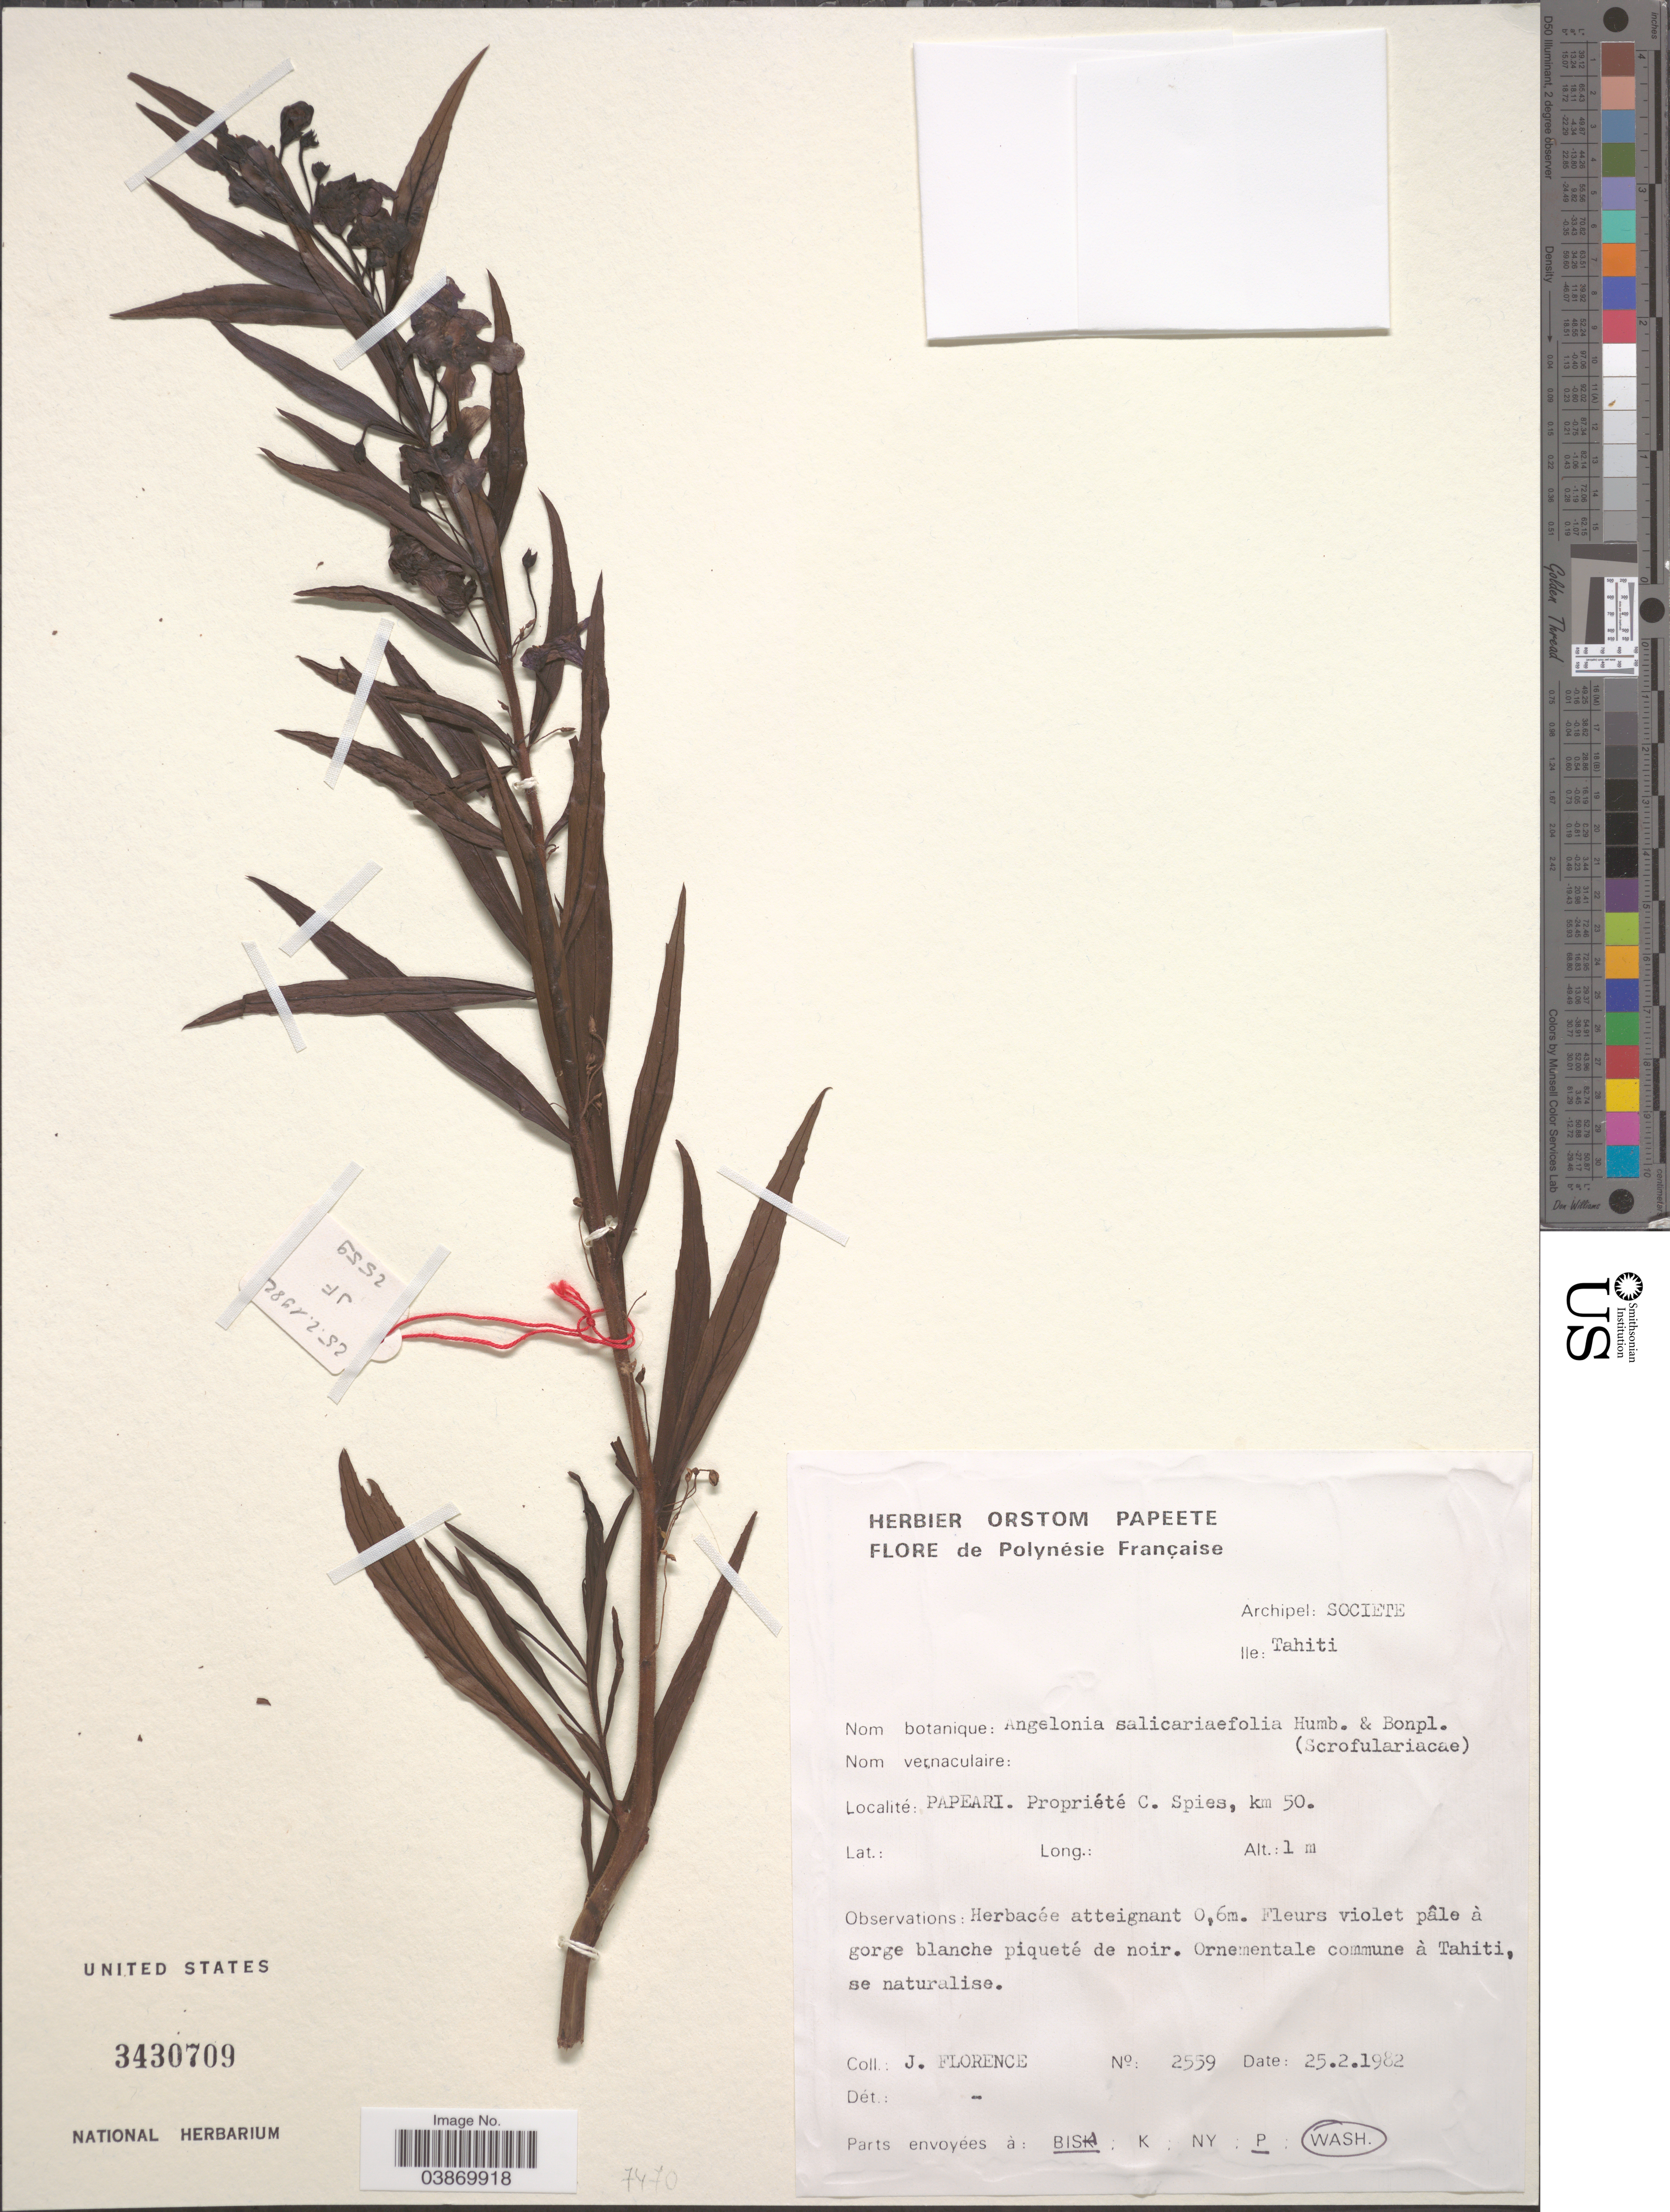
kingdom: Plantae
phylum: Tracheophyta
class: Magnoliopsida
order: Lamiales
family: Plantaginaceae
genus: Angelonia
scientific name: Angelonia salicariifolia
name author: Bonpl.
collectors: J. Florence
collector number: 2559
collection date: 1982-02-25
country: French Polynesia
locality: Archipel: Societe, Ile: Tahiti. Papeari. Propriété C. Spies, km 50.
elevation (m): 1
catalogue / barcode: US 3430709